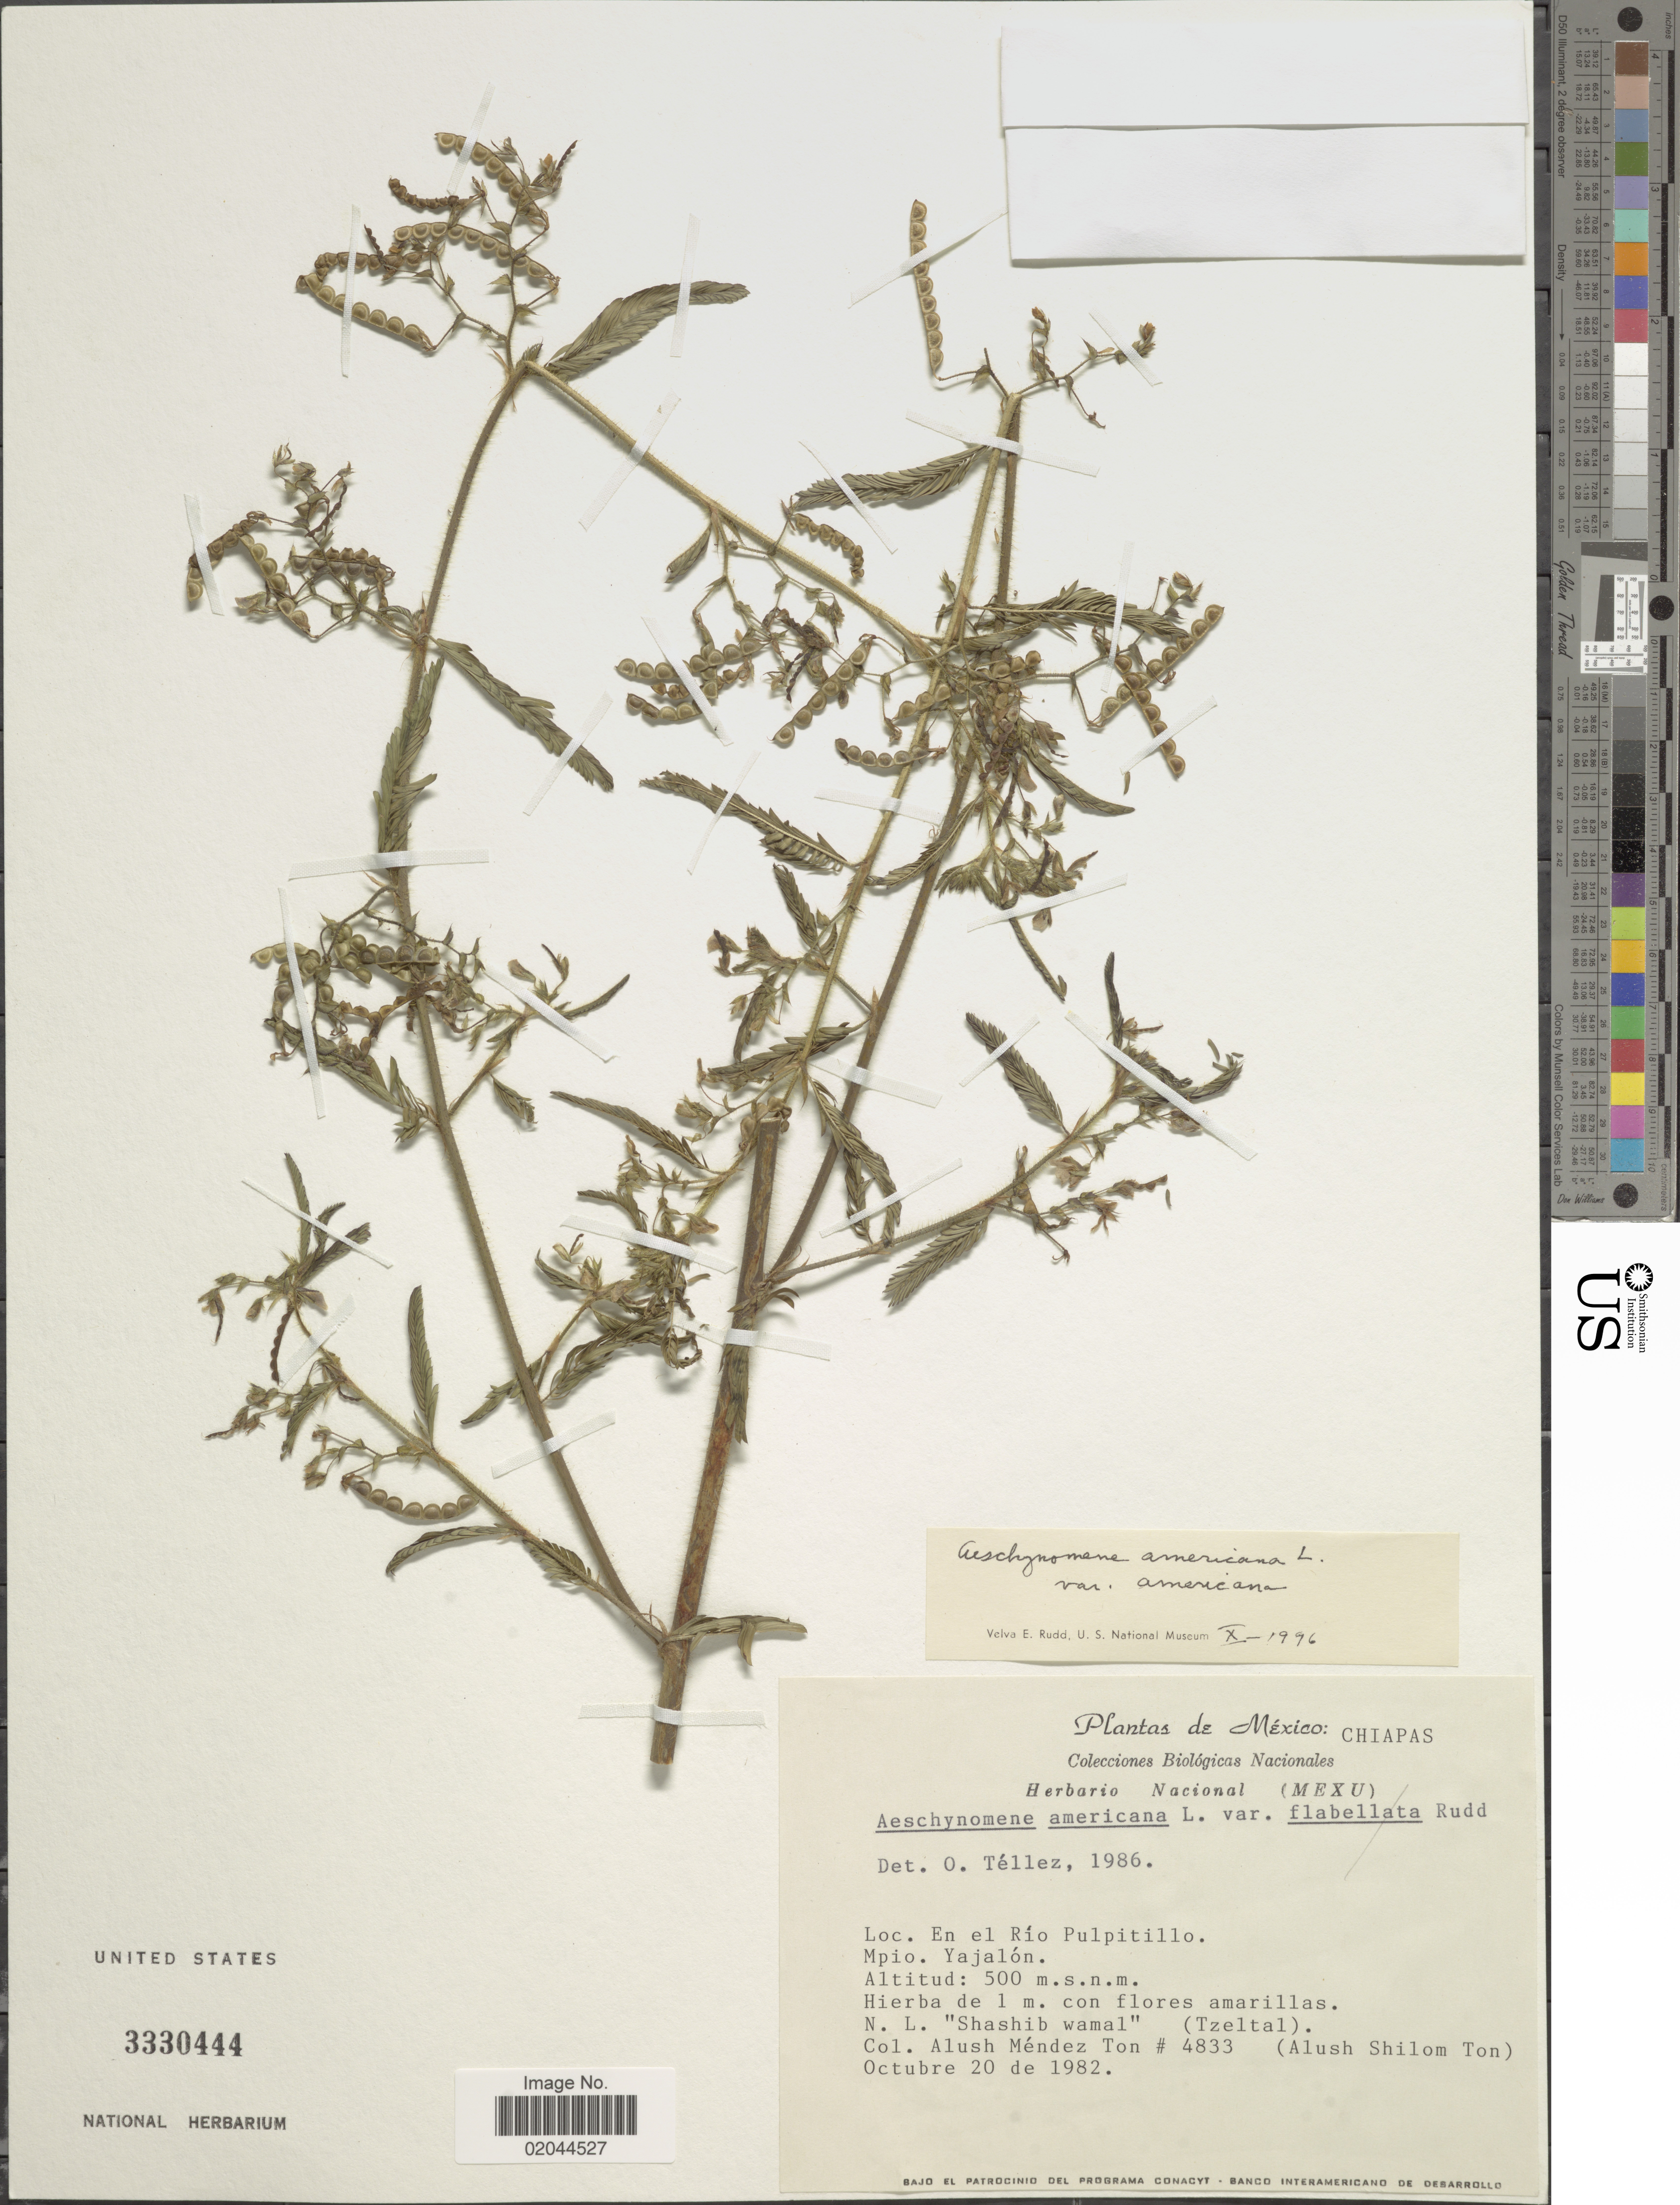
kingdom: Plantae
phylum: Tracheophyta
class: Magnoliopsida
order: Fabales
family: Fabaceae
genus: Aeschynomene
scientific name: Aeschynomene americana var. americana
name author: L.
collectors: A. Méndez Ton & A. M. Ton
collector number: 4833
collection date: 1982-10-20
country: Mexico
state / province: Chiapas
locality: En el Río Pulpitillo, Mpio. Yajalon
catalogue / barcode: US 3330444